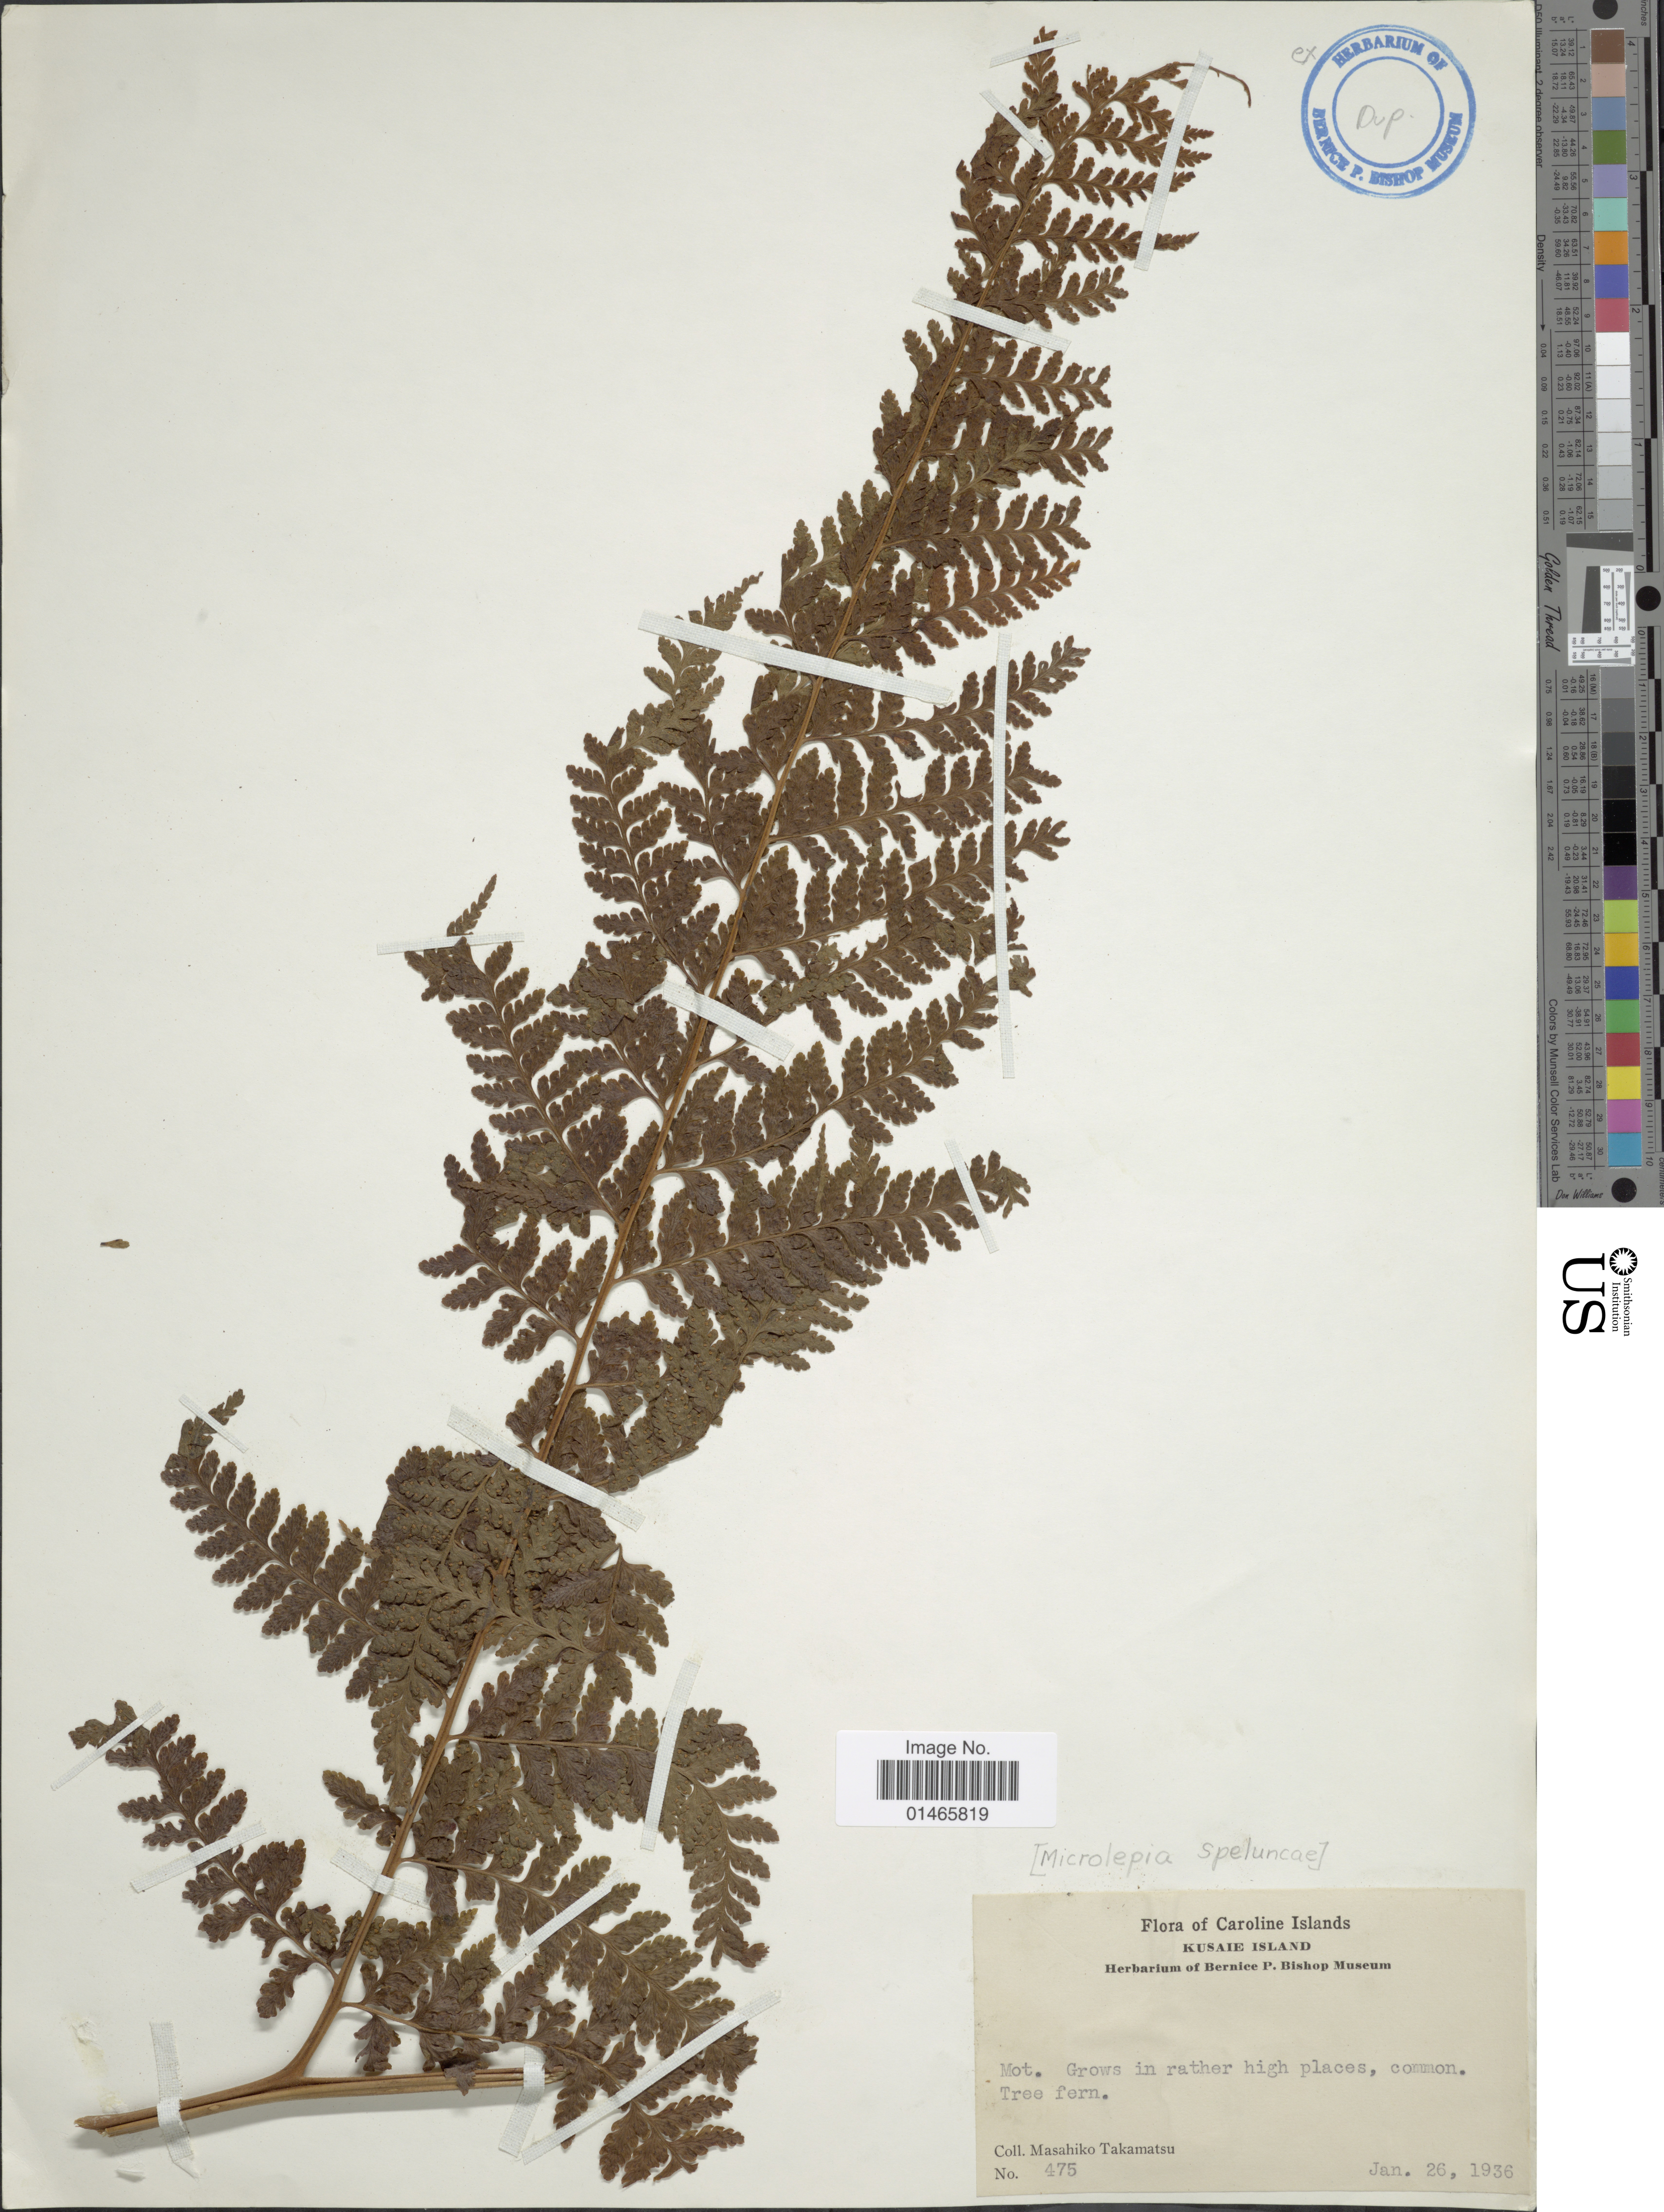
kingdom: Plantae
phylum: Tracheophyta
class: Polypodiopsida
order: Polypodiales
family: Dennstaedtiaceae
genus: Microlepia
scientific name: Microlepia speluncae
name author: (L.) T. Moore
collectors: M. Takamatsu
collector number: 475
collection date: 1936-01-26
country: Micronesia, Federated States of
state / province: Kosrae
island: Kosrae [Kusaie]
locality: Caroline Islands, Kusaie Islands